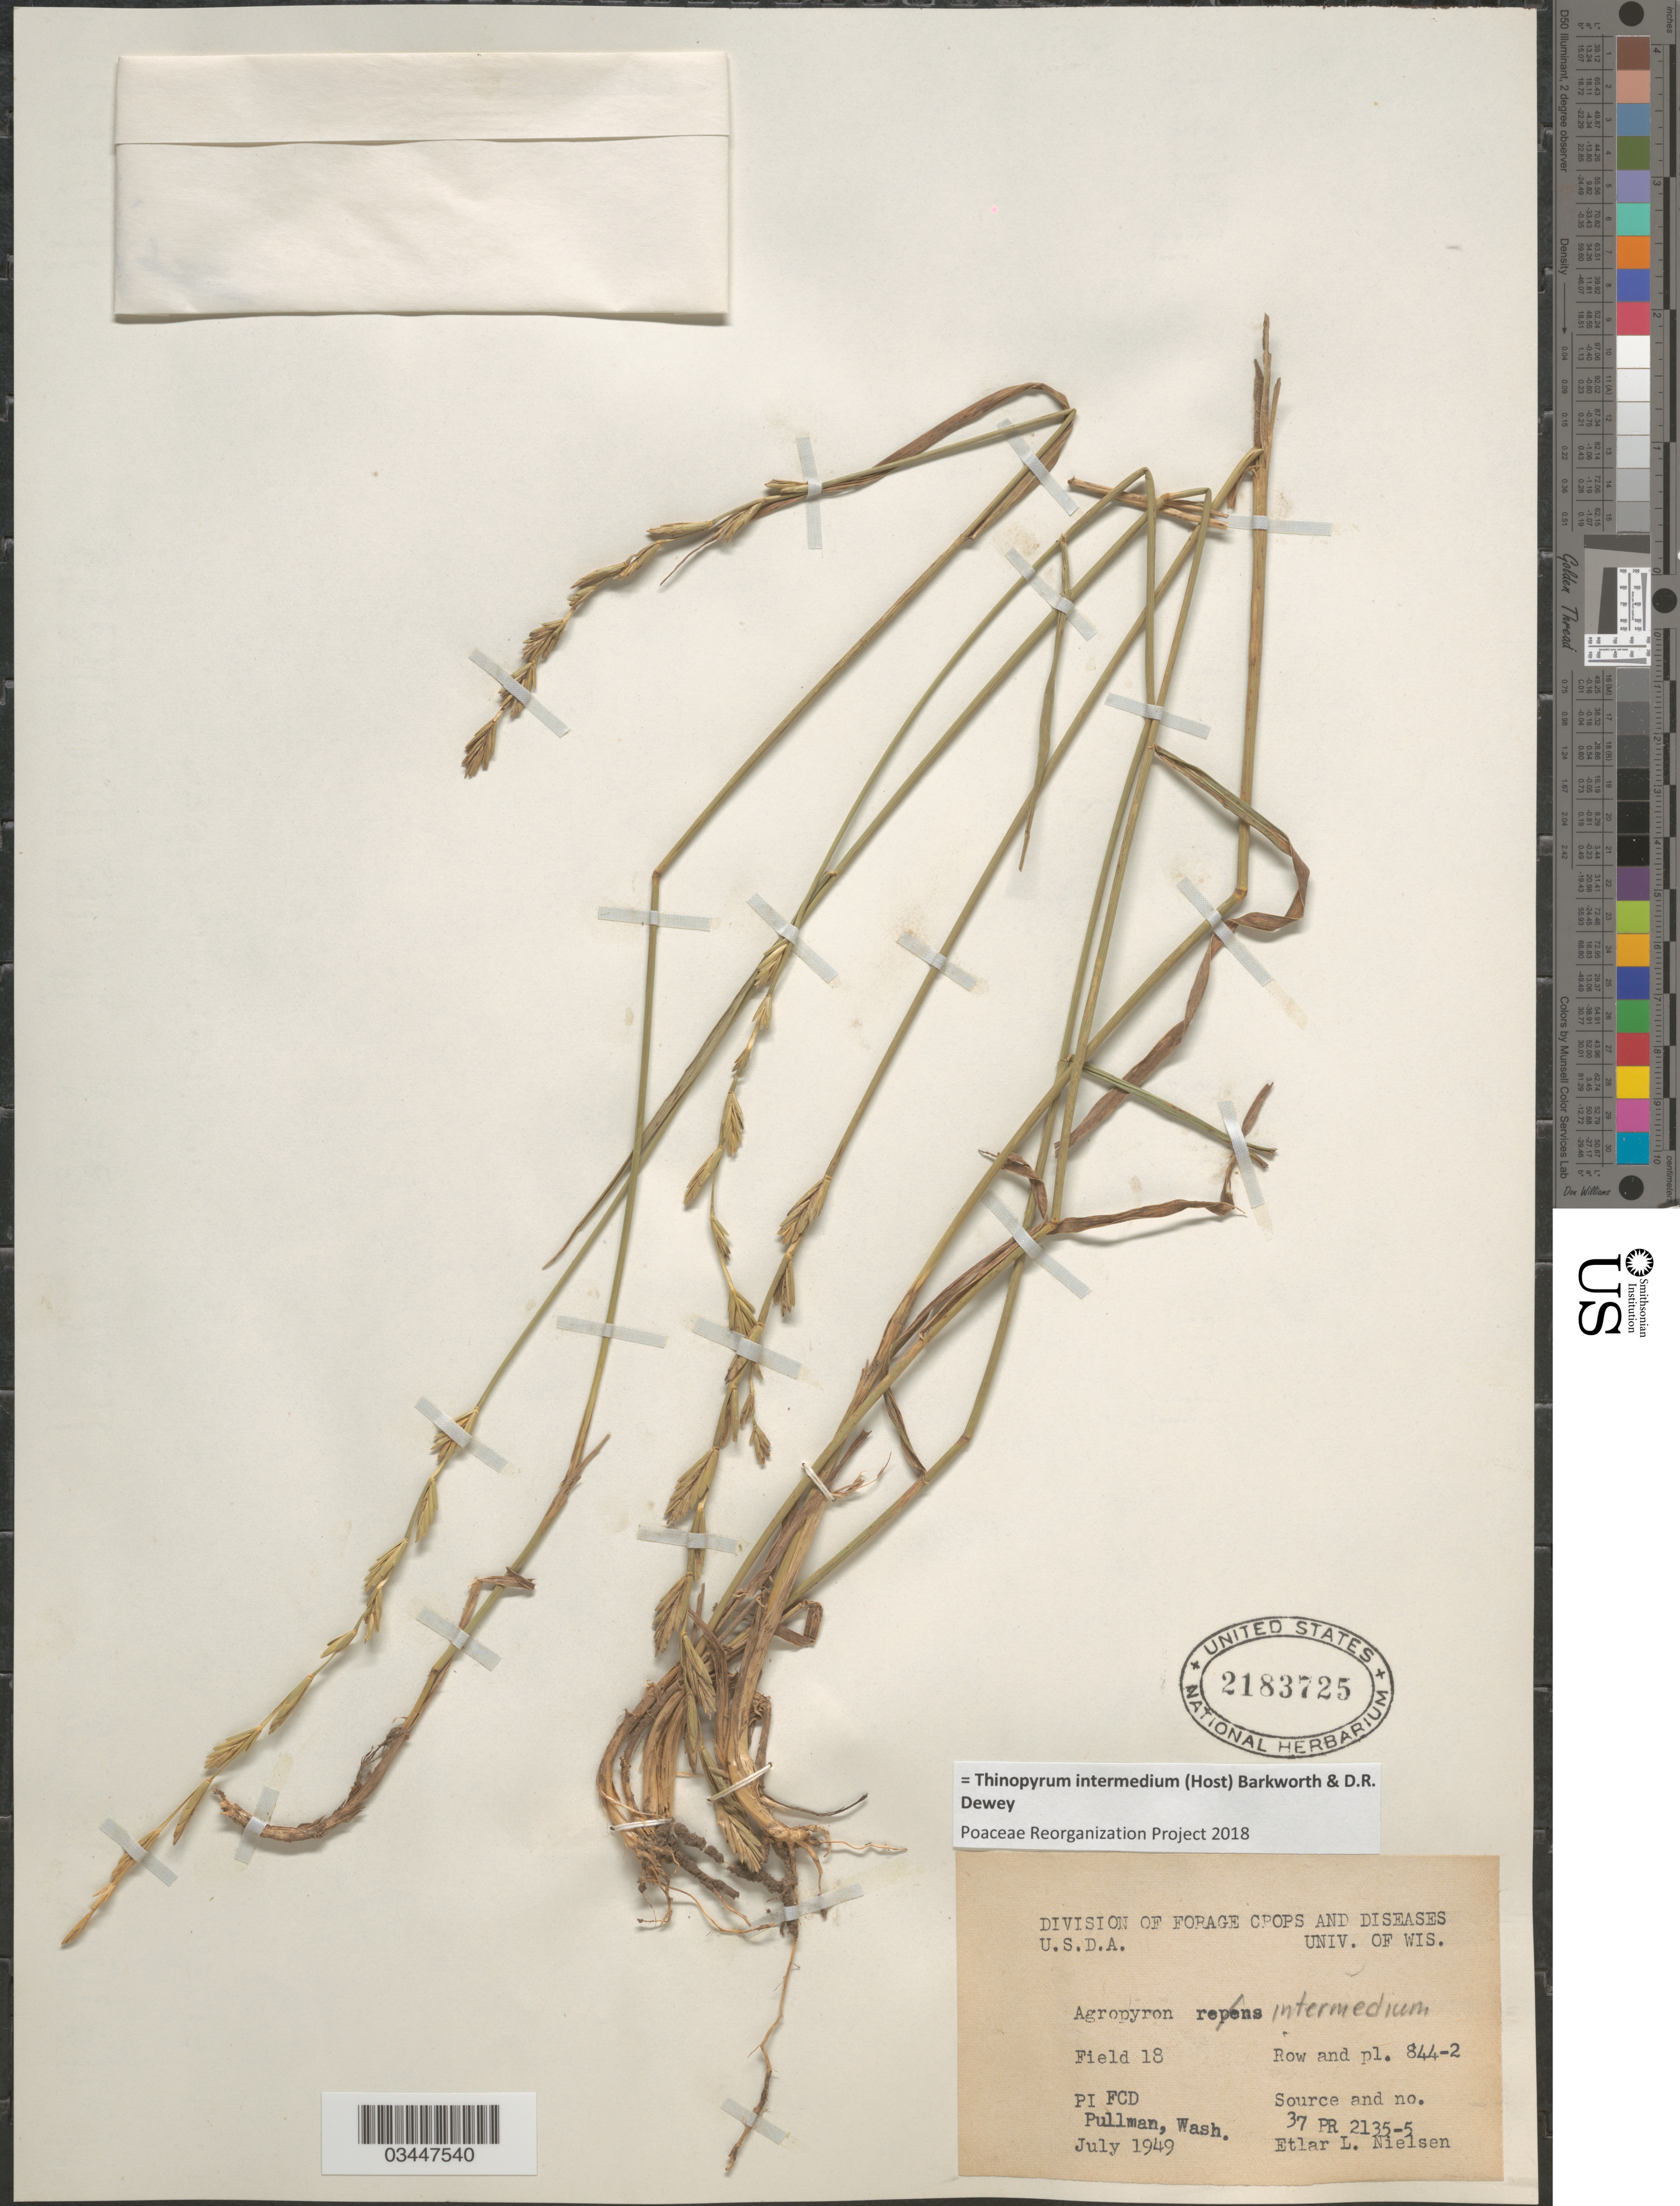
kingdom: Plantae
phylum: Tracheophyta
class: Liliopsida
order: Poales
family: Poaceae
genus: Thinopyrum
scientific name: Thinopyrum intermedium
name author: (Host) Barkworth & Dewey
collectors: E. L. Nielsen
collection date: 1949-07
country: United States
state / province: Washington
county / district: Whitman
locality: Field 18. Row and pl. 844-2. FCD Pullman.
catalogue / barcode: US 2183725